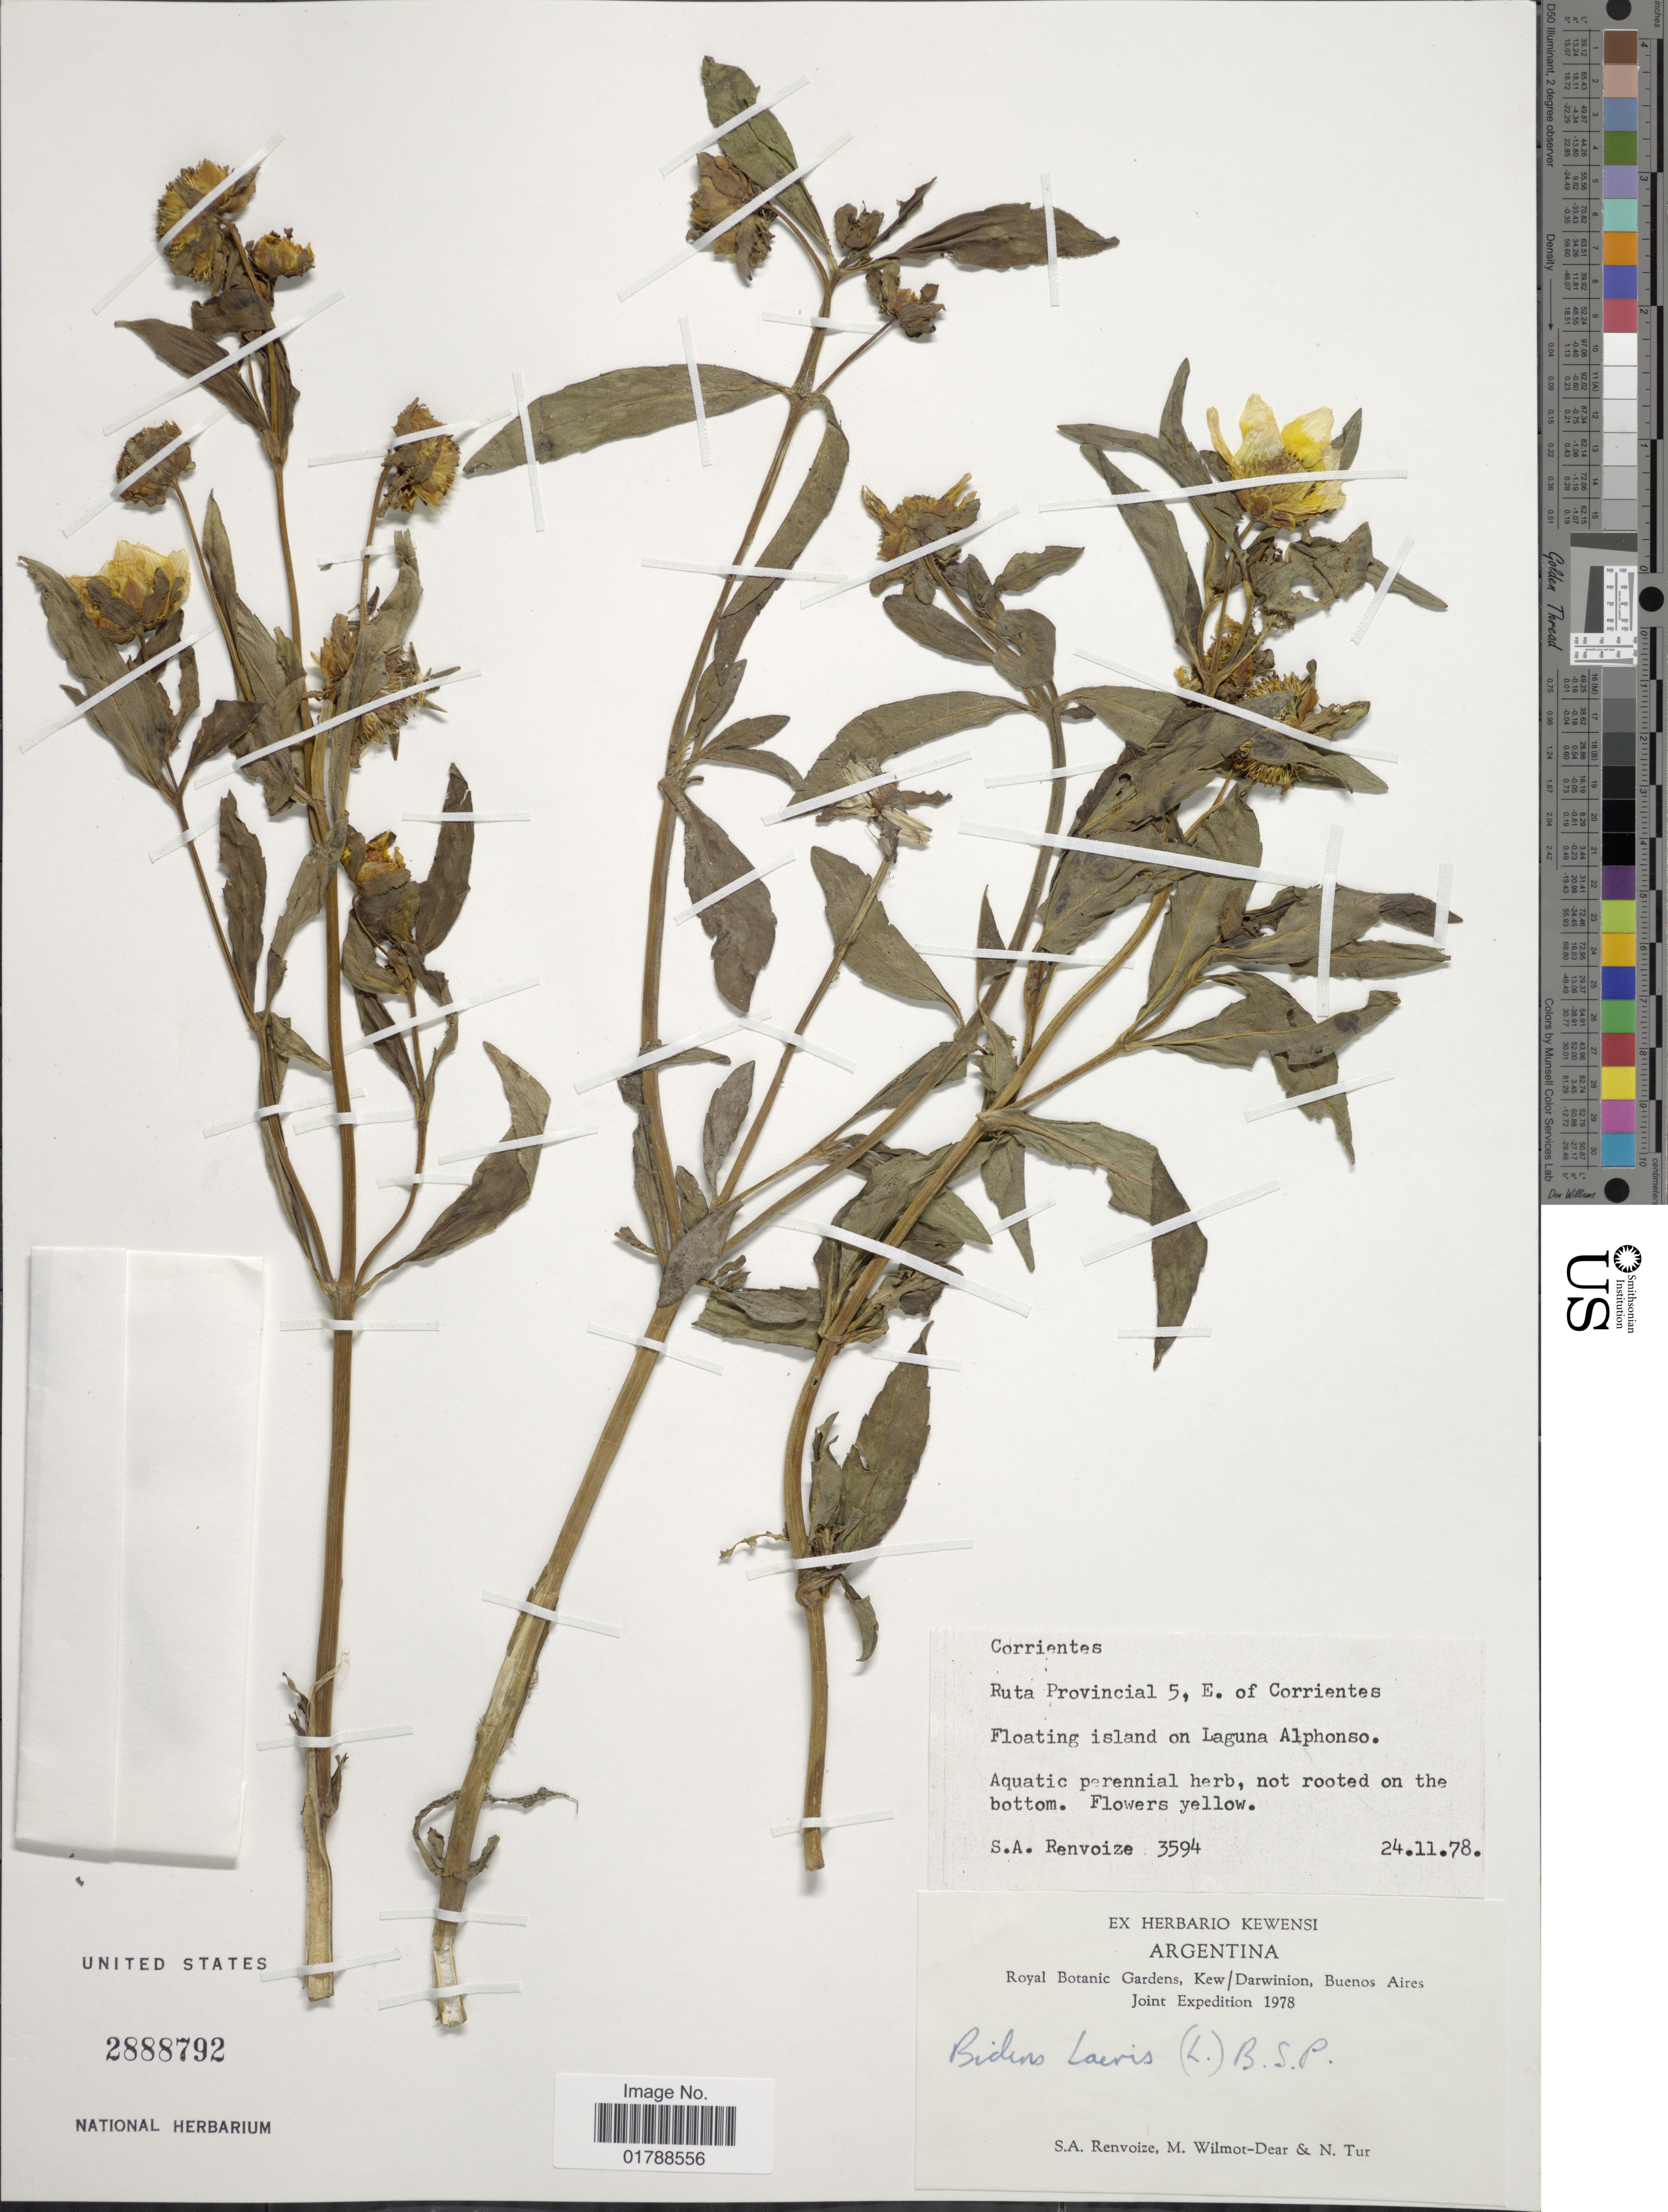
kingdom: Plantae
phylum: Tracheophyta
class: Magnoliopsida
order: Asterales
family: Asteraceae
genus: Bidens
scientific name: Bidens laevis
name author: (L.) Britton, Stearns & Poggenb.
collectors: S. A. Renvoize, M. Wilmot-Dear & N. Tur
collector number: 3594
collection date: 1978-02-24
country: Argentina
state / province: Corrientes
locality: Ruta Provincial 5, E. of Corrientes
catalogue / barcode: US 2888792